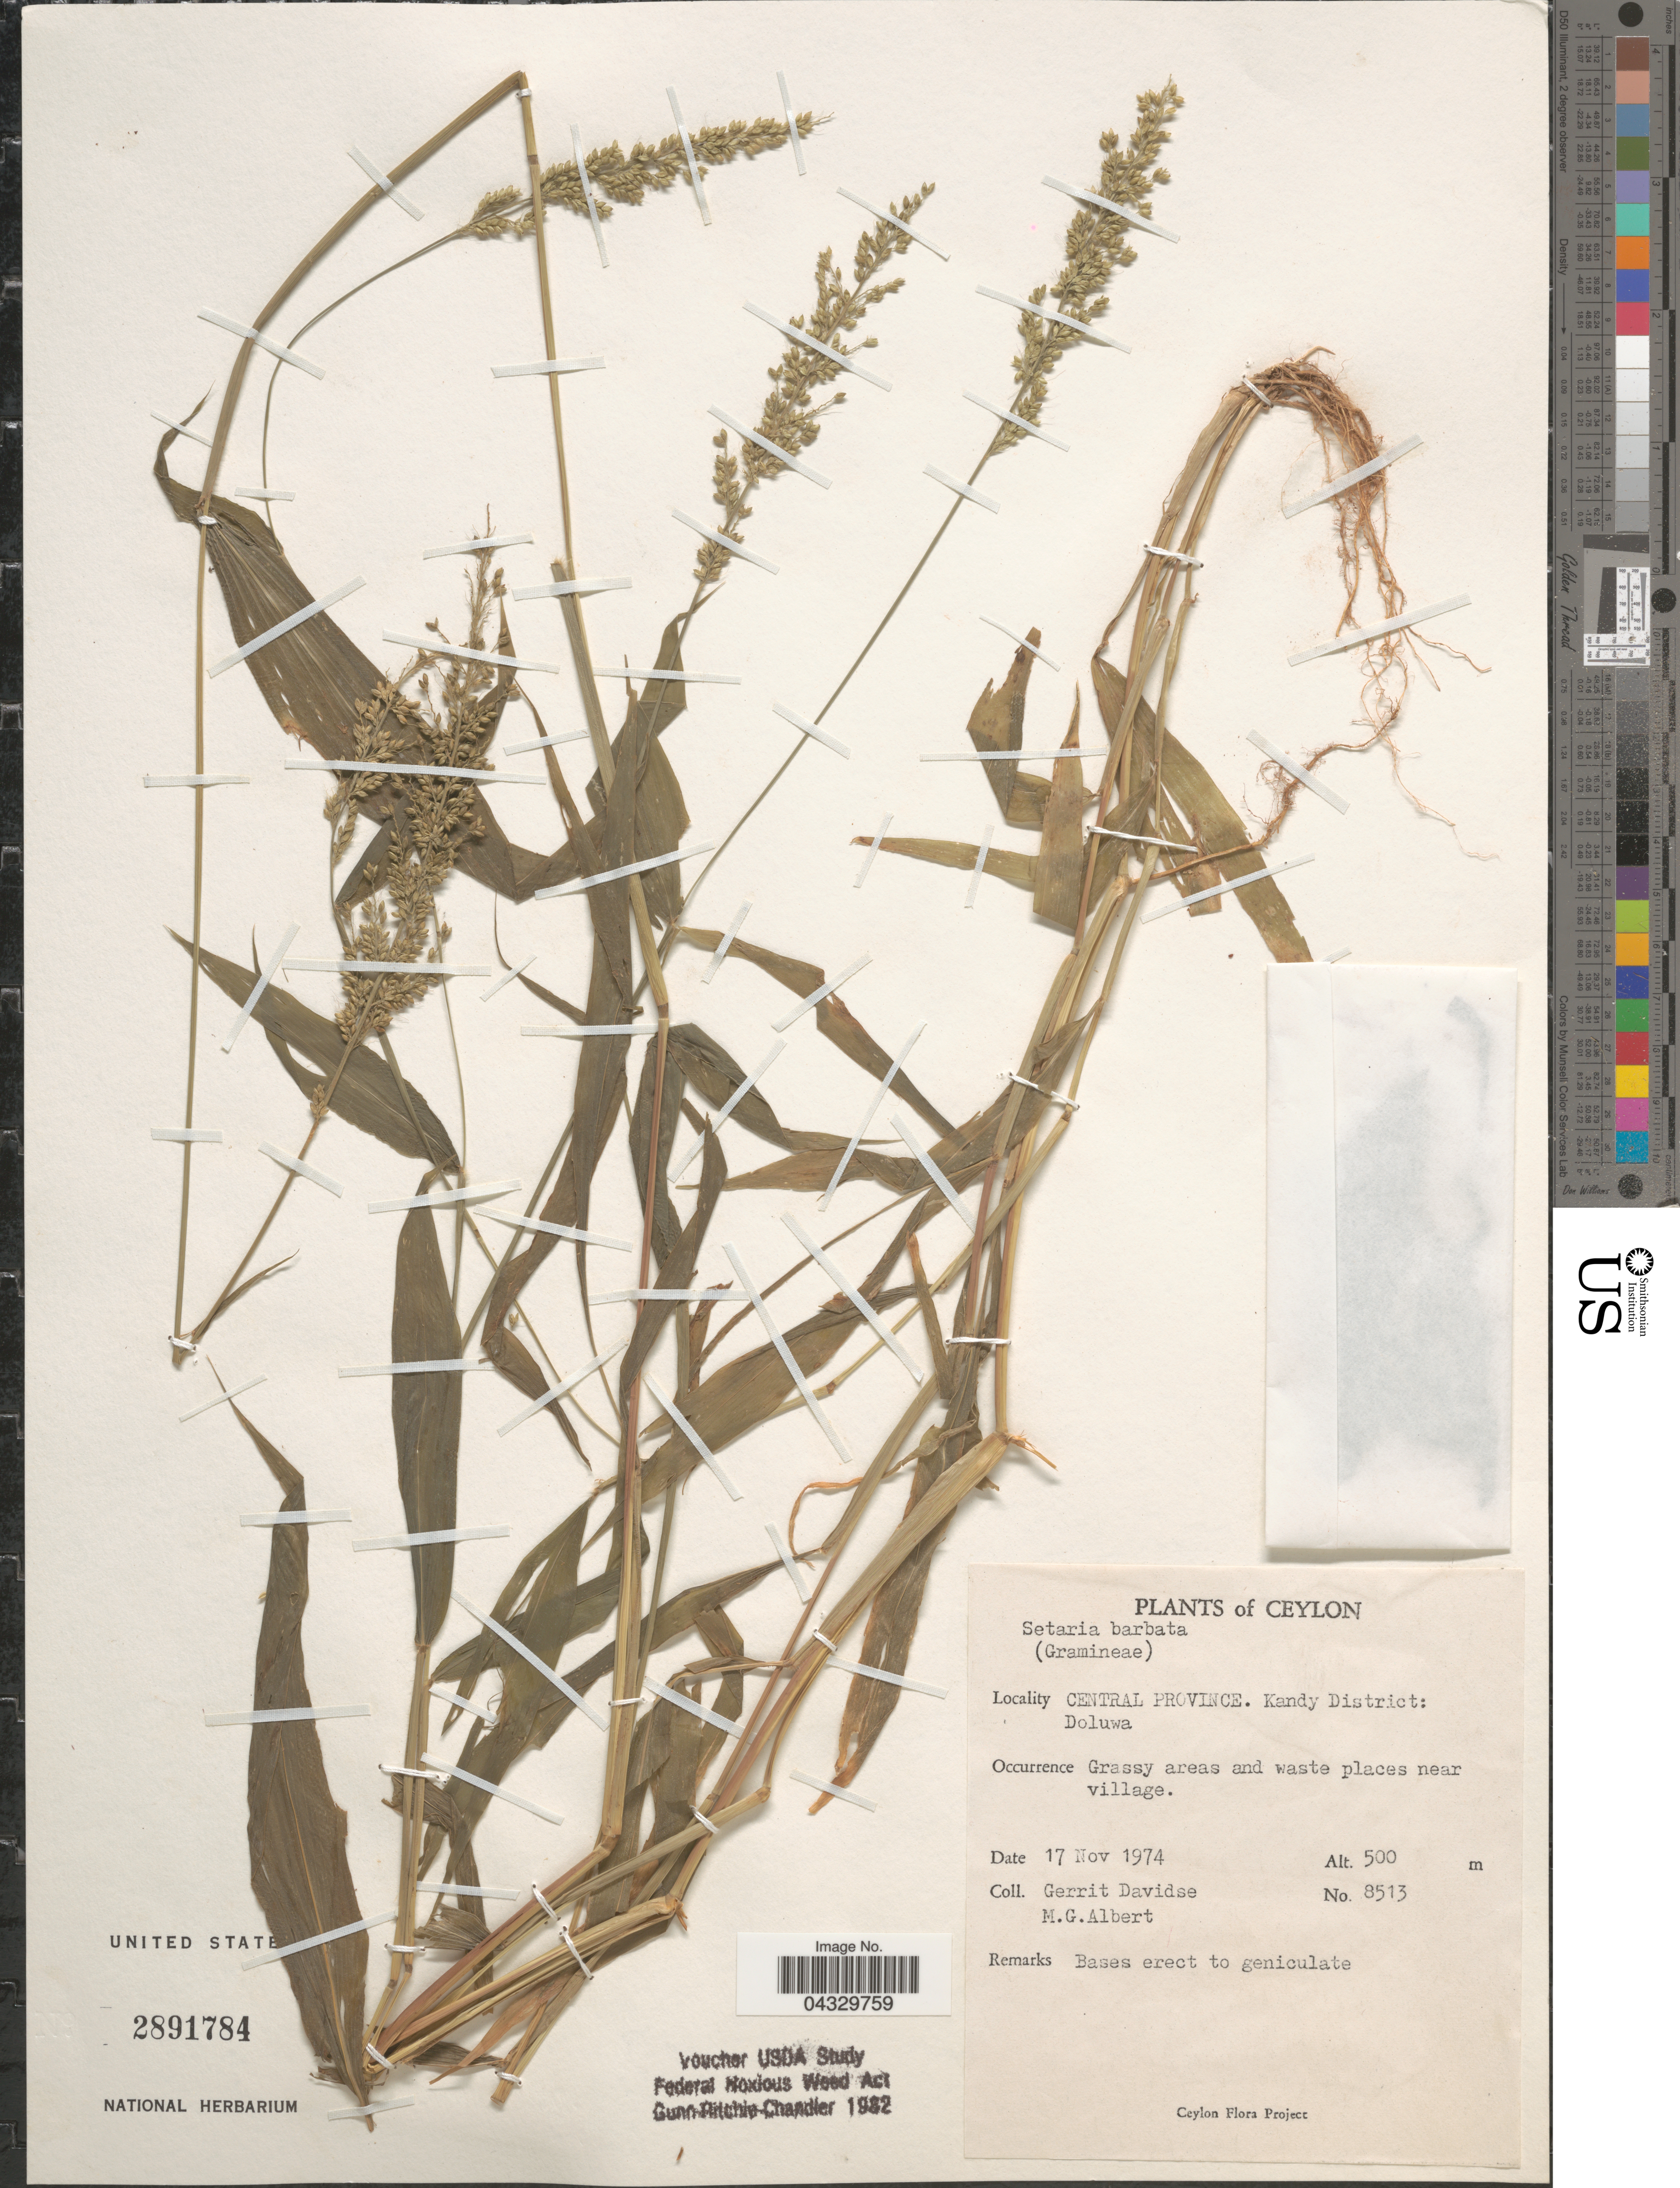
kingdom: Plantae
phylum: Tracheophyta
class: Liliopsida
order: Poales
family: Poaceae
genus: Setaria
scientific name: Setaria barbata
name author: (Lam.) Kunth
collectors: G. Davidse & M. G. Albert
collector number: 8513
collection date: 1974-11-17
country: Sri Lanka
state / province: Central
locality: Ceylon. Kandy District: Doluwa.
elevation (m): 500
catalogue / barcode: US 2891784